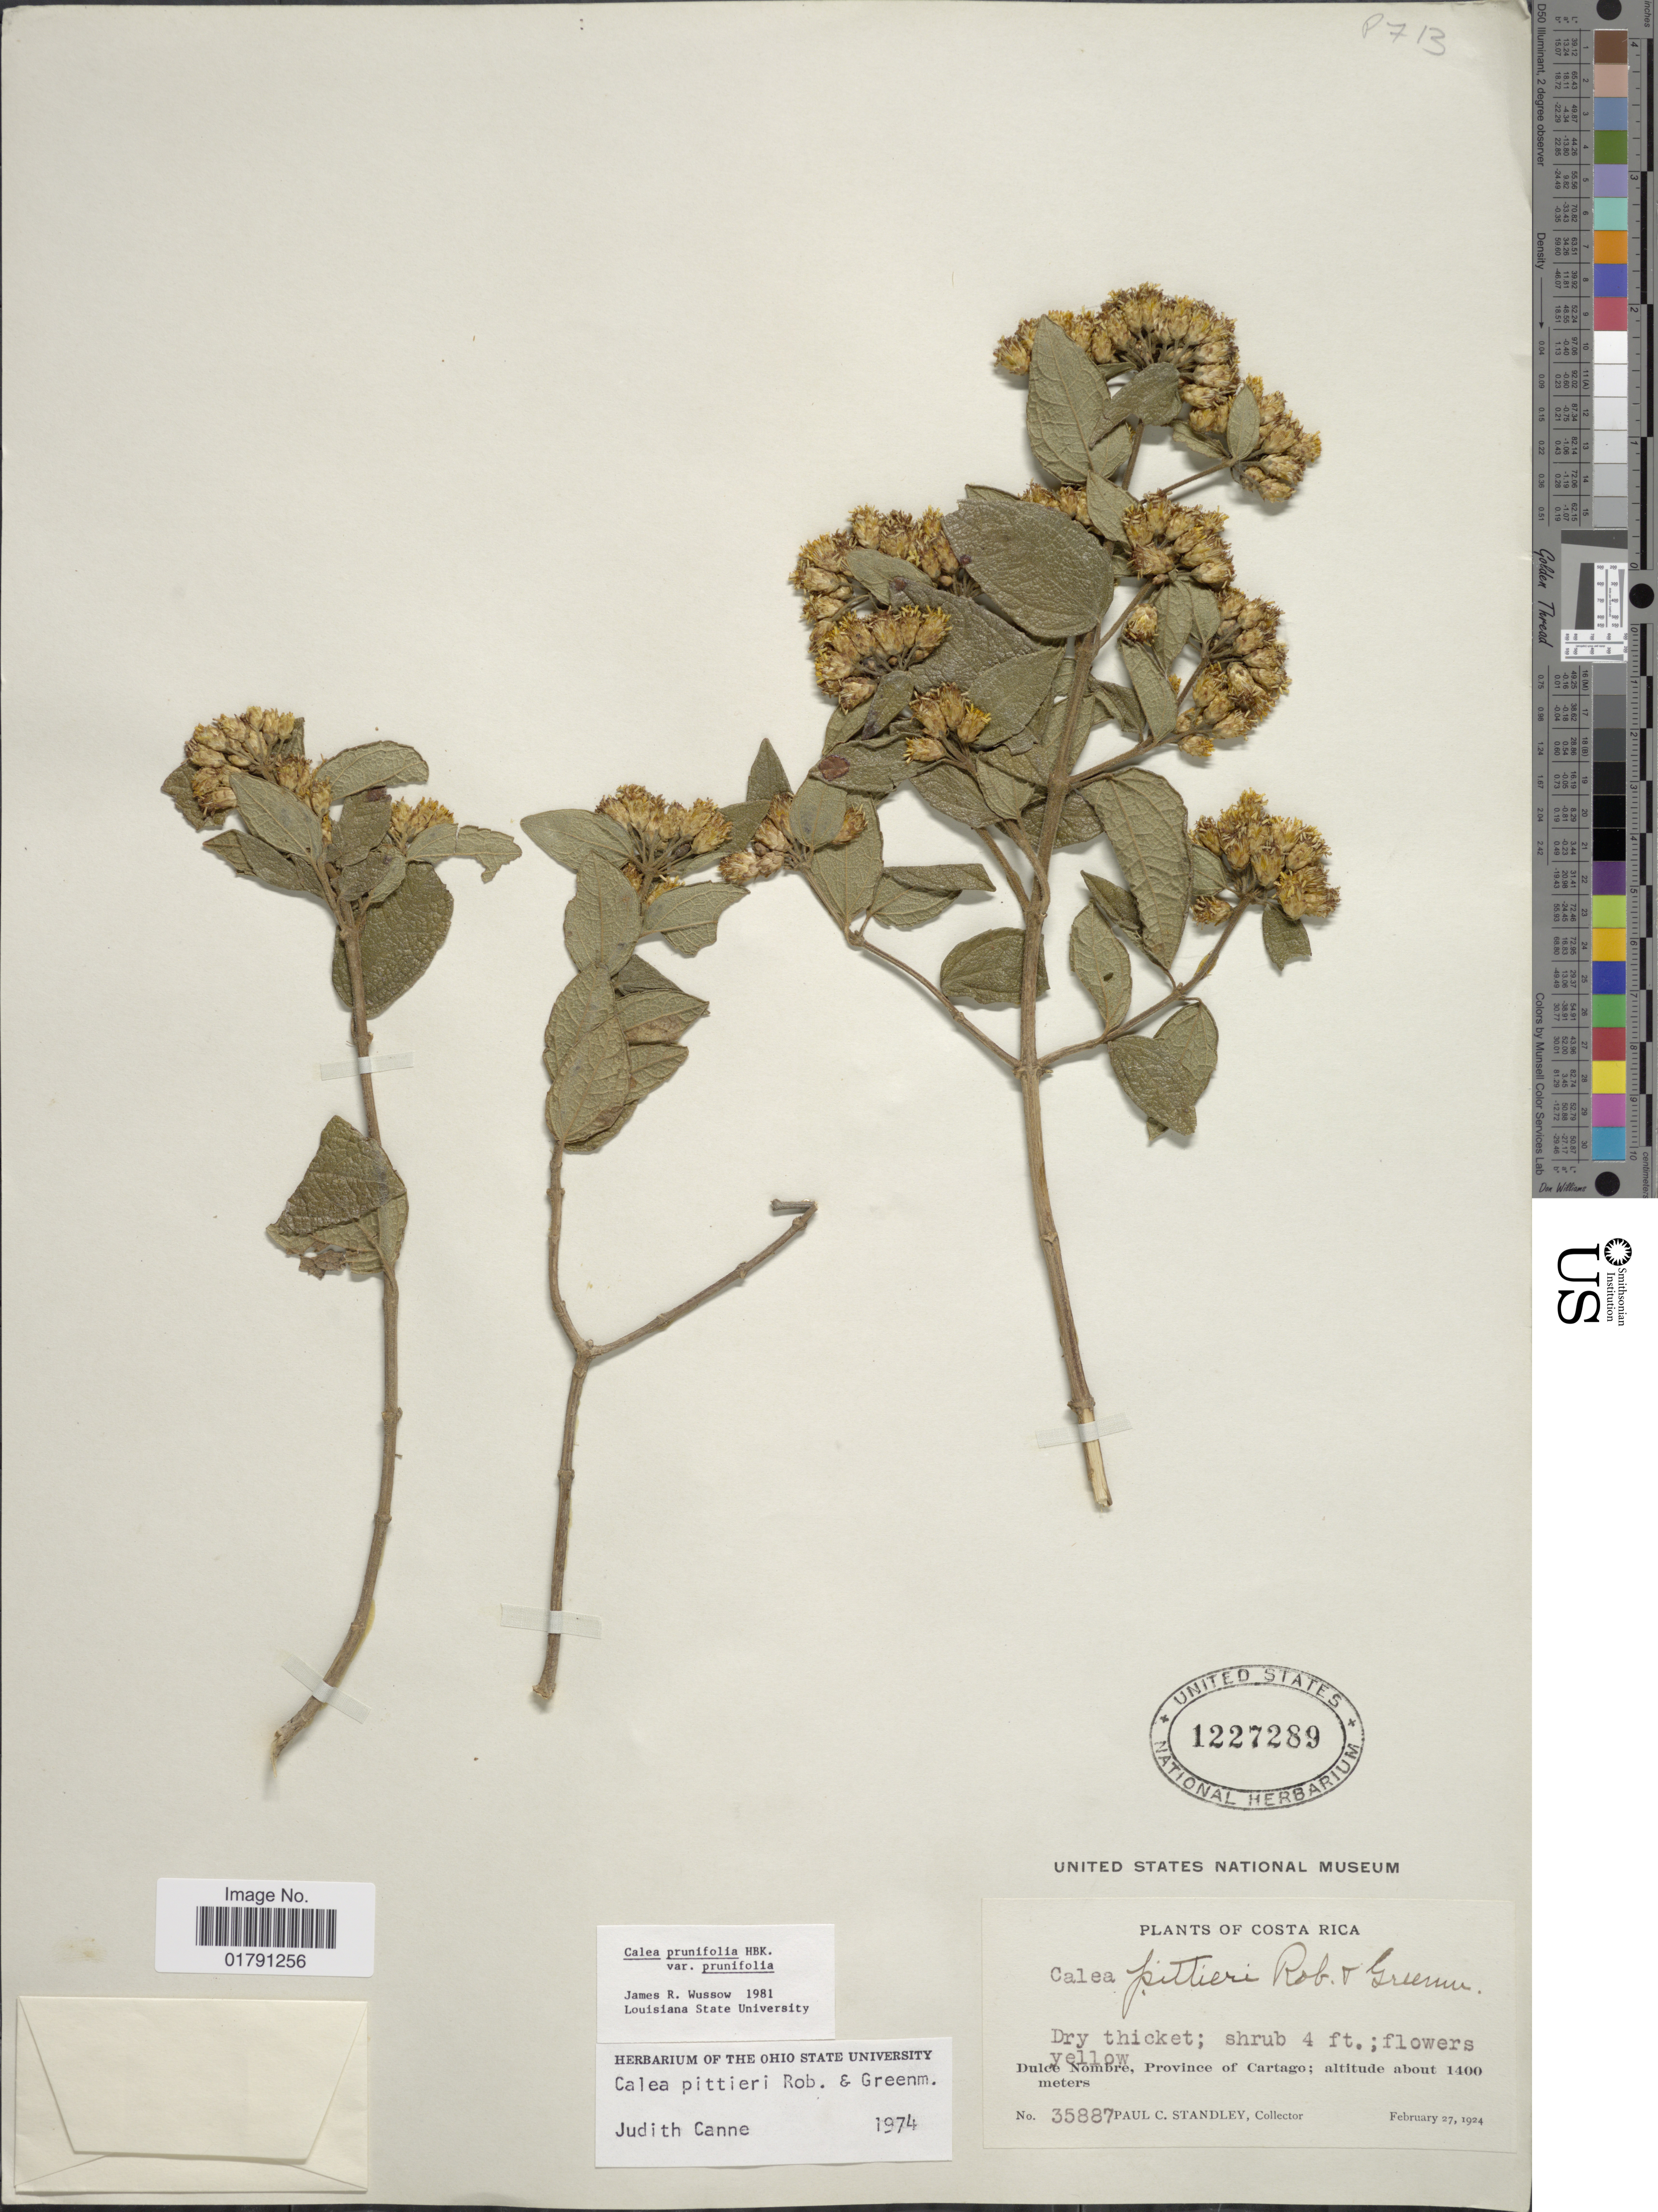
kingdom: Plantae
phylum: Tracheophyta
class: Magnoliopsida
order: Asterales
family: Asteraceae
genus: Calea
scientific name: Calea prunifolia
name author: Kunth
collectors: P. C. Standley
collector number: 35887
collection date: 1924-02-27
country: Costa Rica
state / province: Cartago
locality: Dulce Nombre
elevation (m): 1400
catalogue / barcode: US 1227289